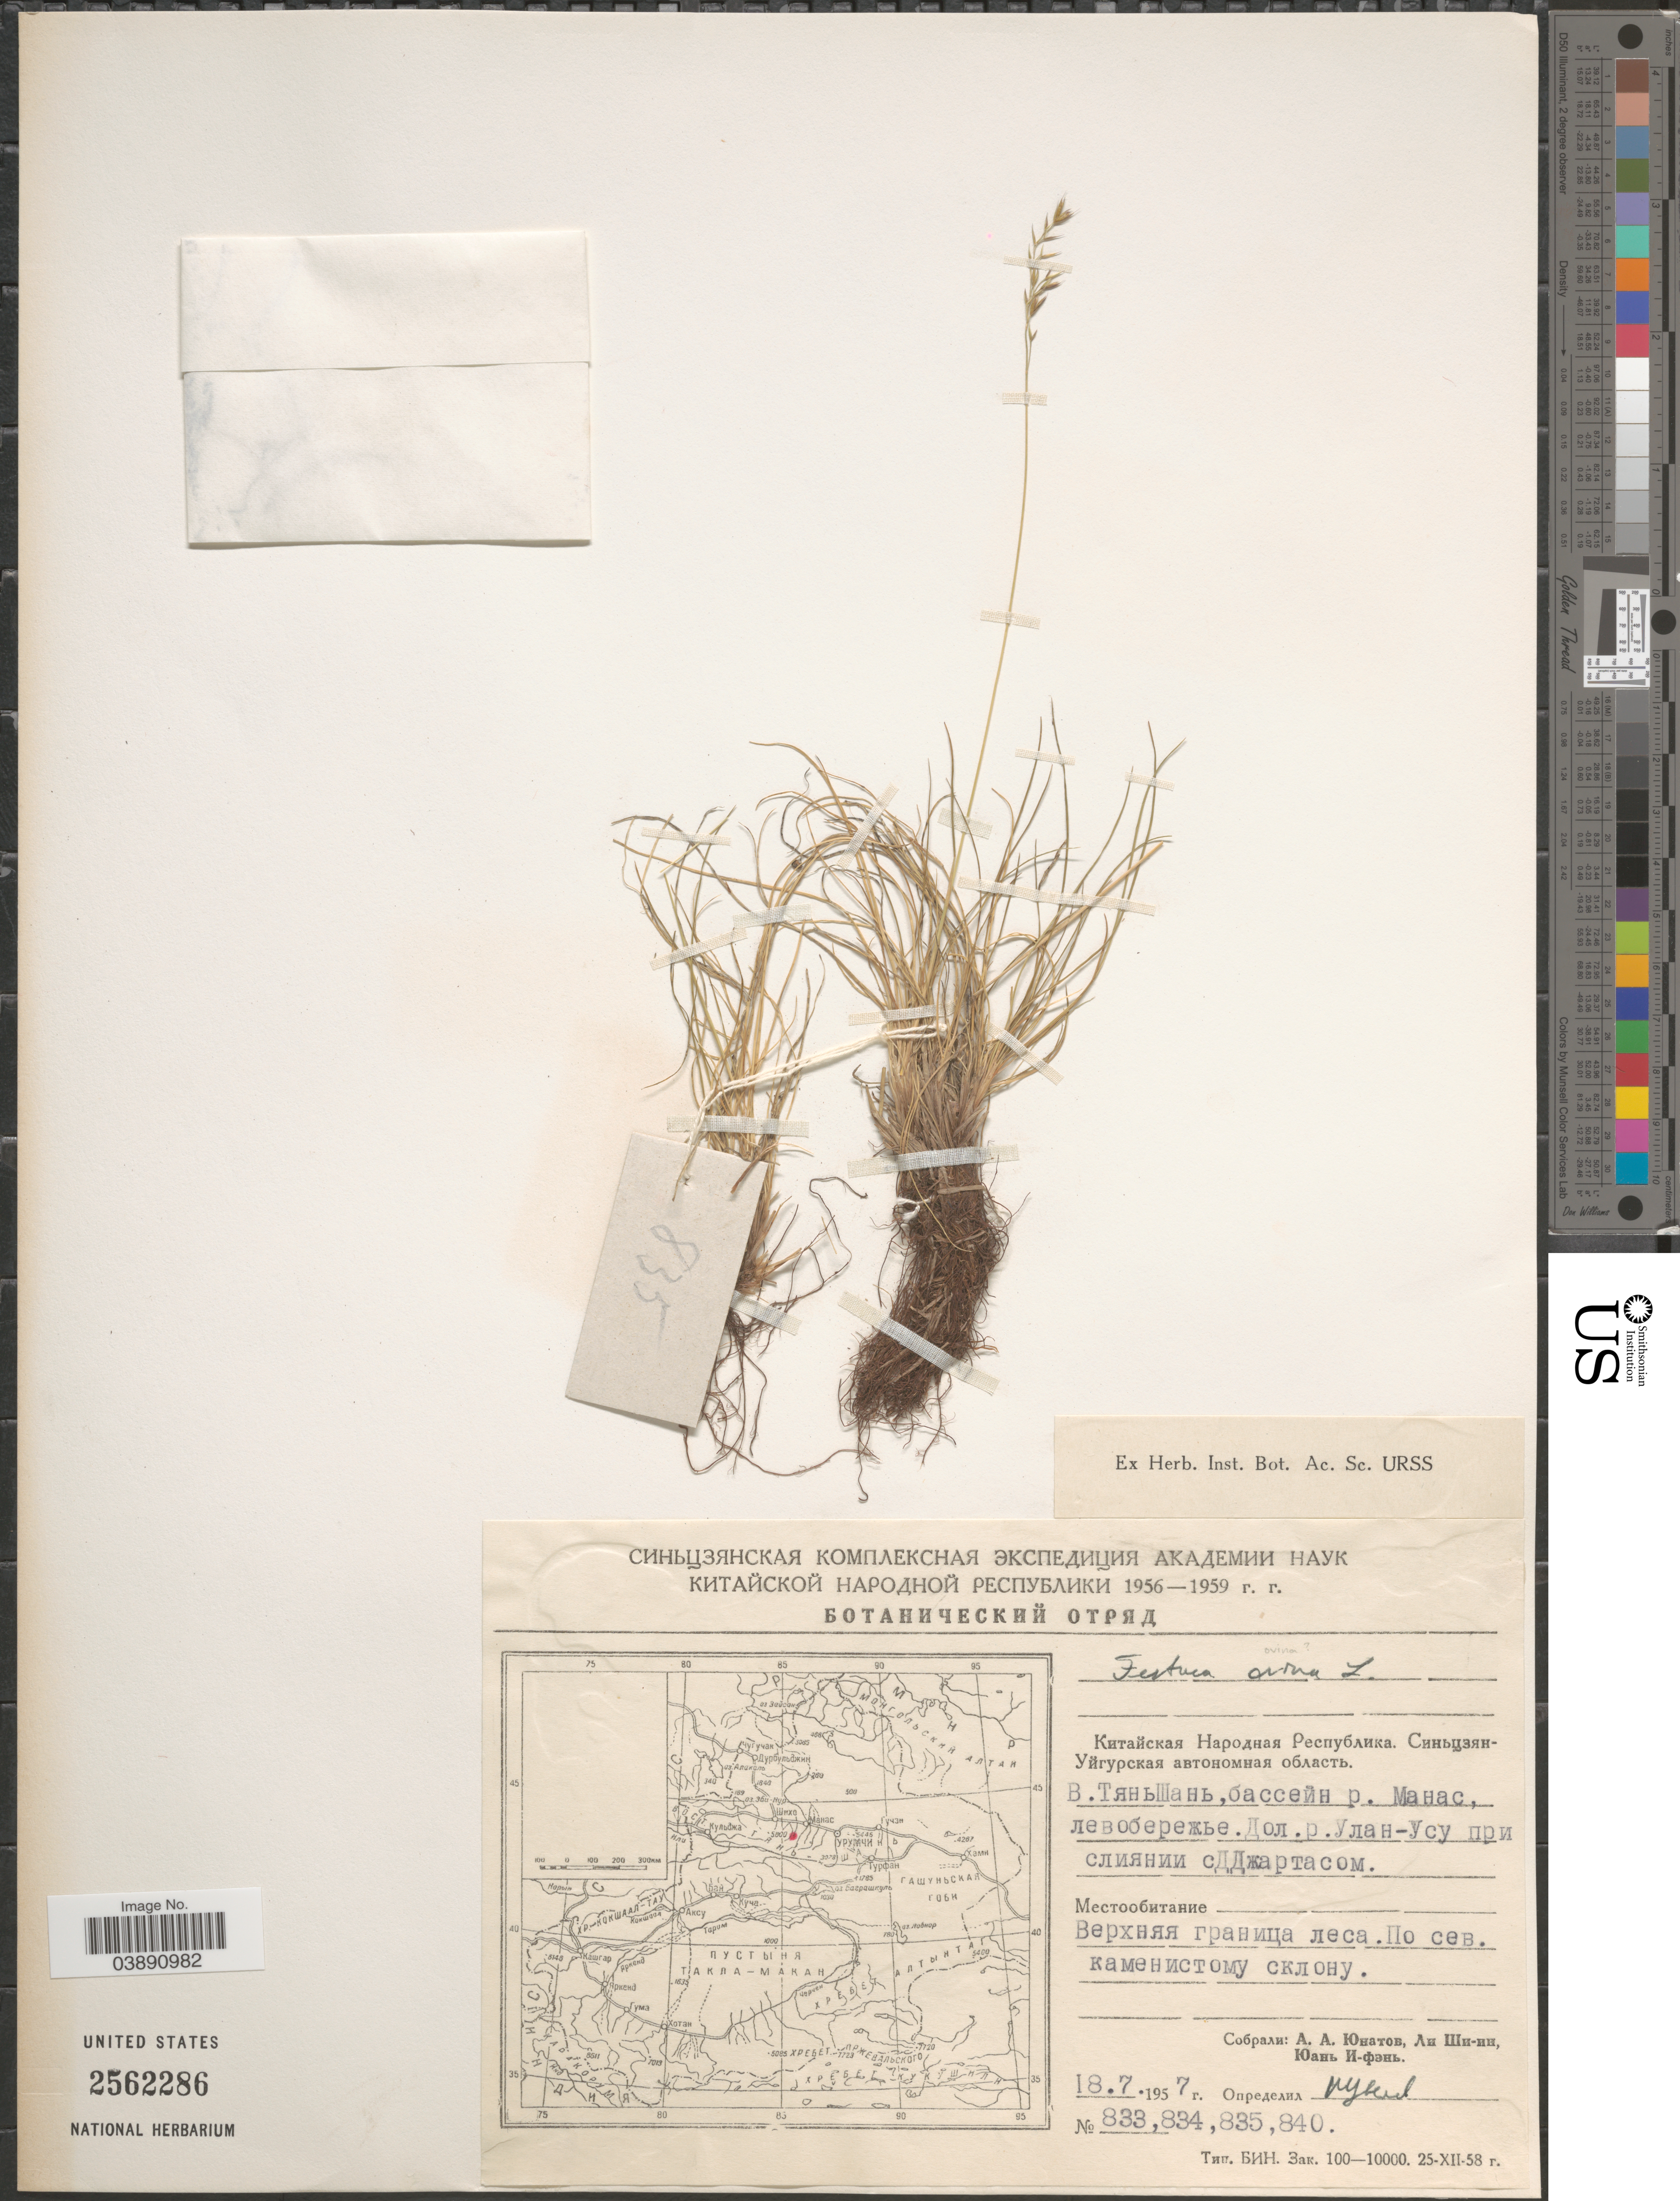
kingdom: Plantae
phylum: Tracheophyta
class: Liliopsida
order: Poales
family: Poaceae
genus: Festuca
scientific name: Festuca ovina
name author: L.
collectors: A. Unatov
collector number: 833/834/835/840?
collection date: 1957-07-18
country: China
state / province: Xinjiang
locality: Basin of river Manas, valley of river Ulan-Usu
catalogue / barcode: US 2562286